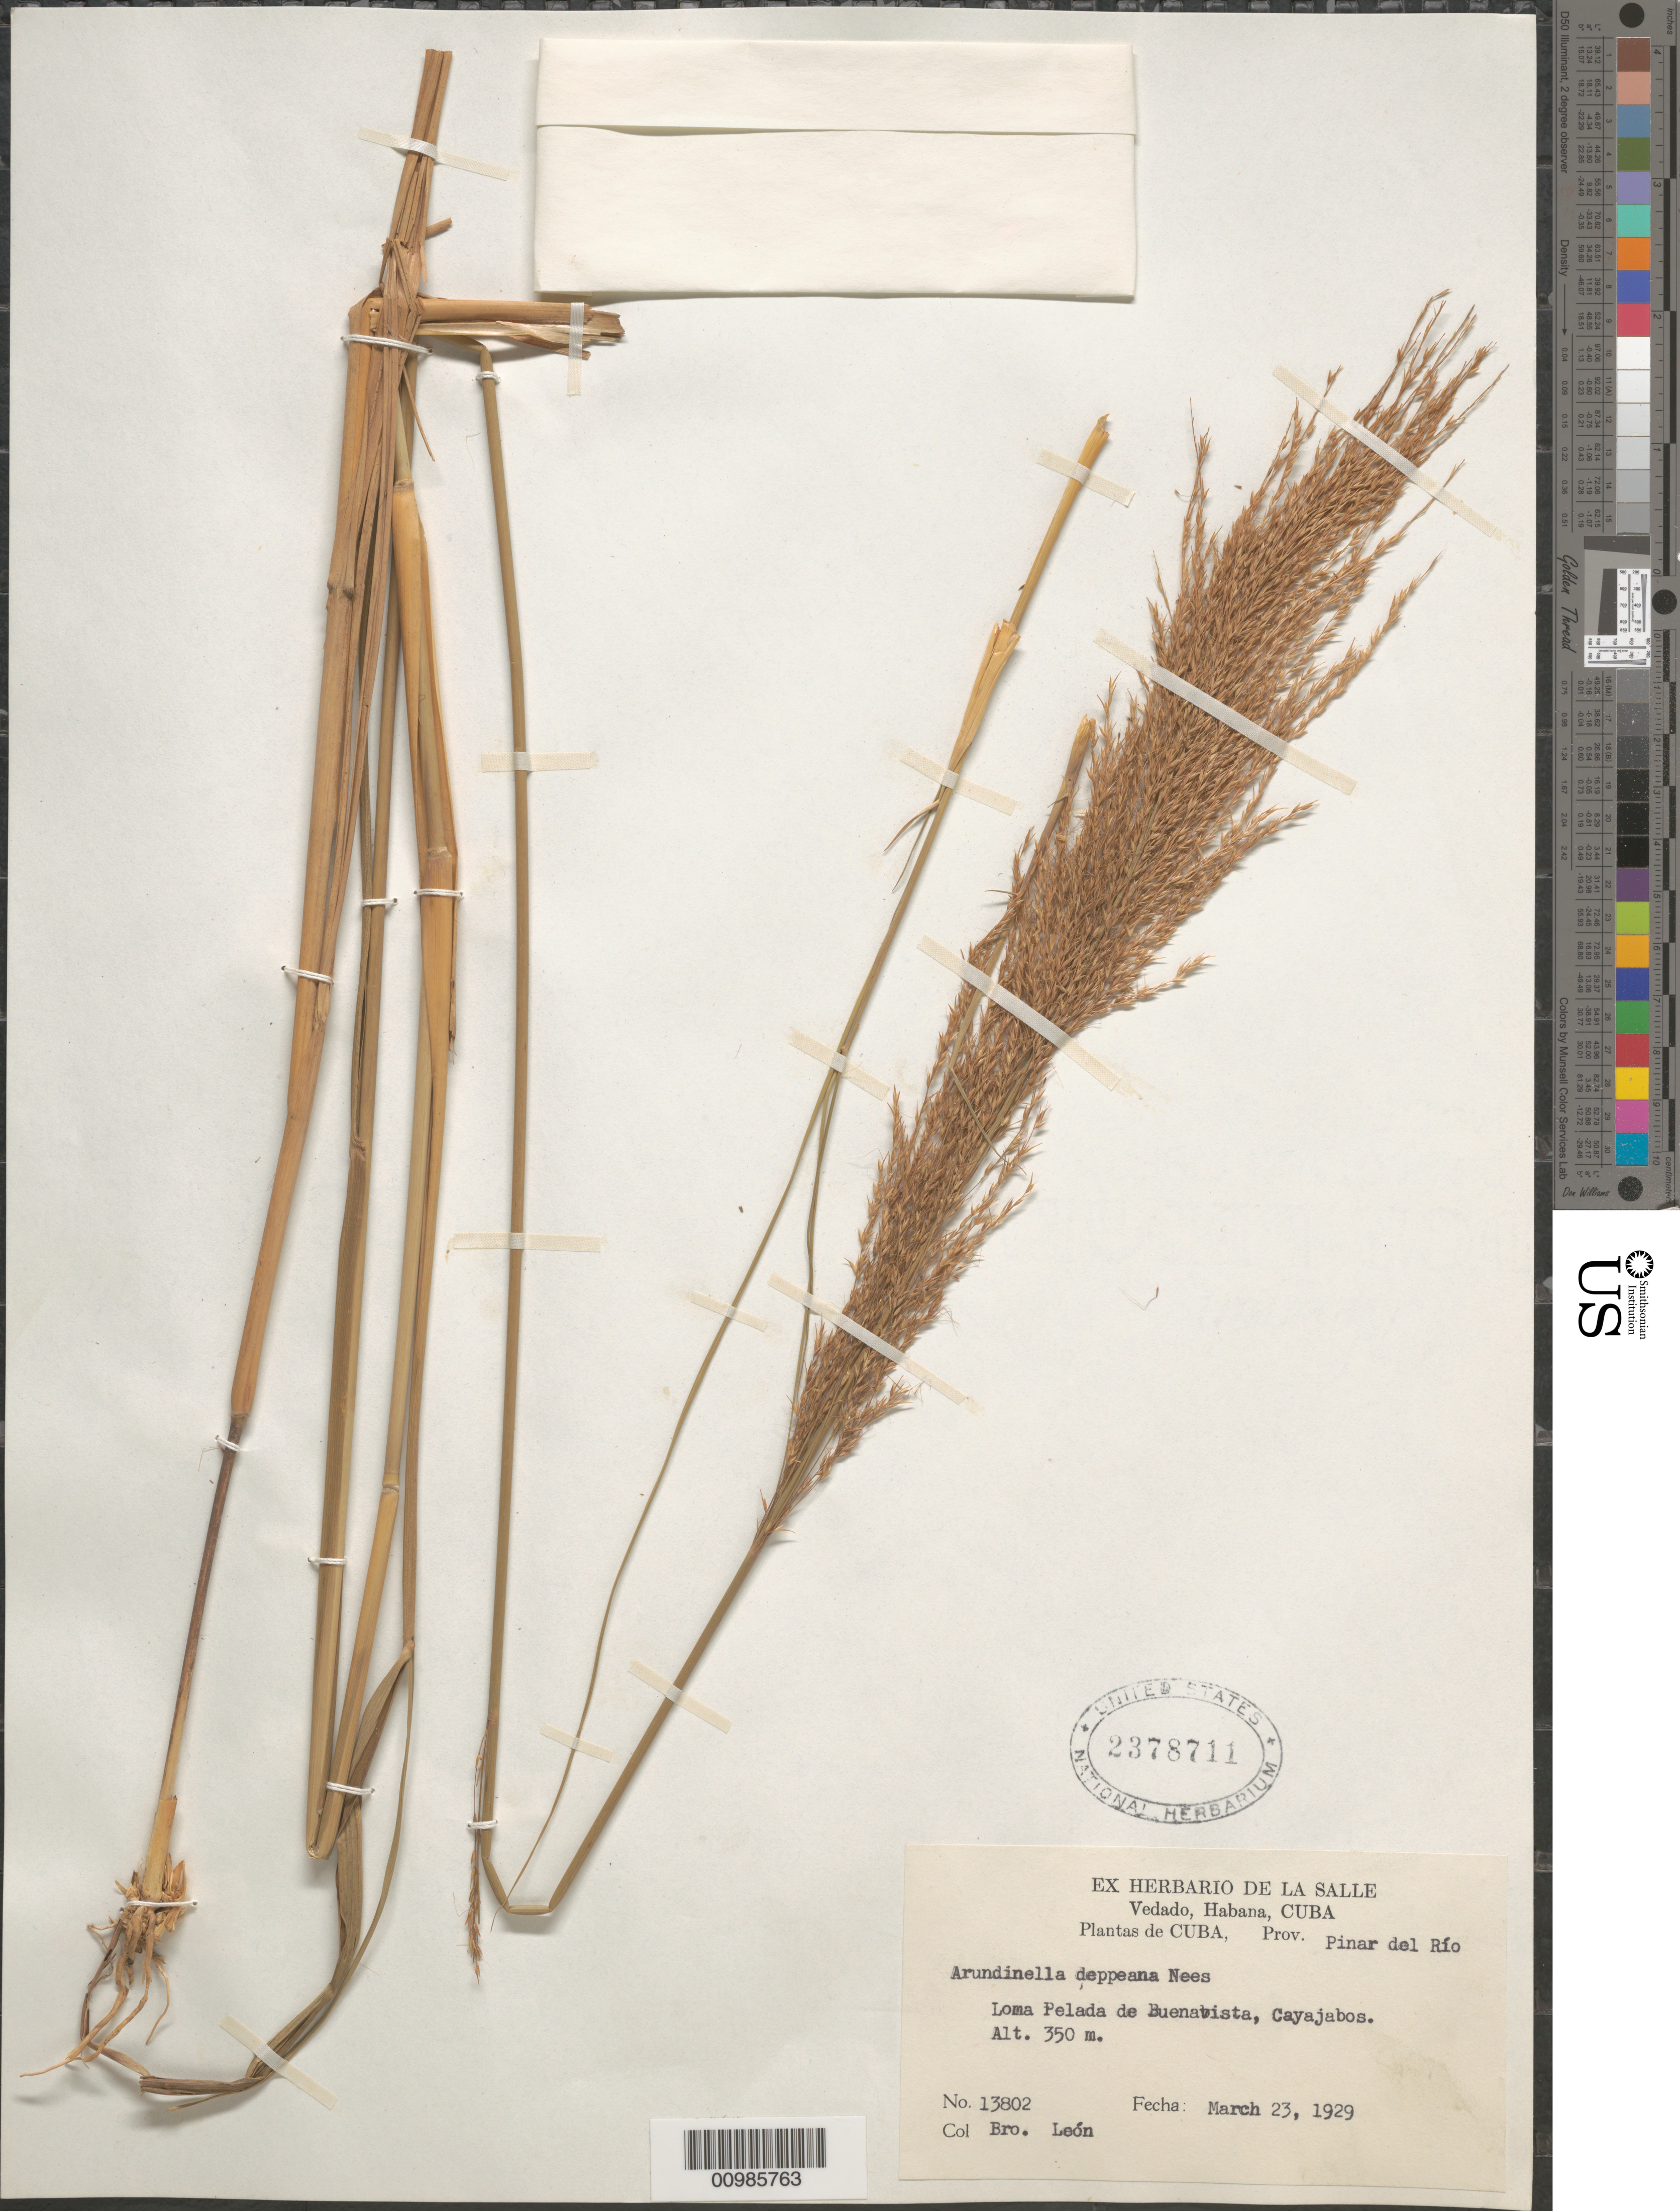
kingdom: Plantae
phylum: Tracheophyta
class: Liliopsida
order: Poales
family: Poaceae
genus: Arundinella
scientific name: Arundinella deppeana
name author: Nees ex Steud.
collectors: Bro. León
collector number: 13802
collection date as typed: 23 Mar 1929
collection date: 1929-03-23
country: Cuba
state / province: Pinar del Rio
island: Cuba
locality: Loma Pelada de Buenavista, Cayajabos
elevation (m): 350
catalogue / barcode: US 2378711